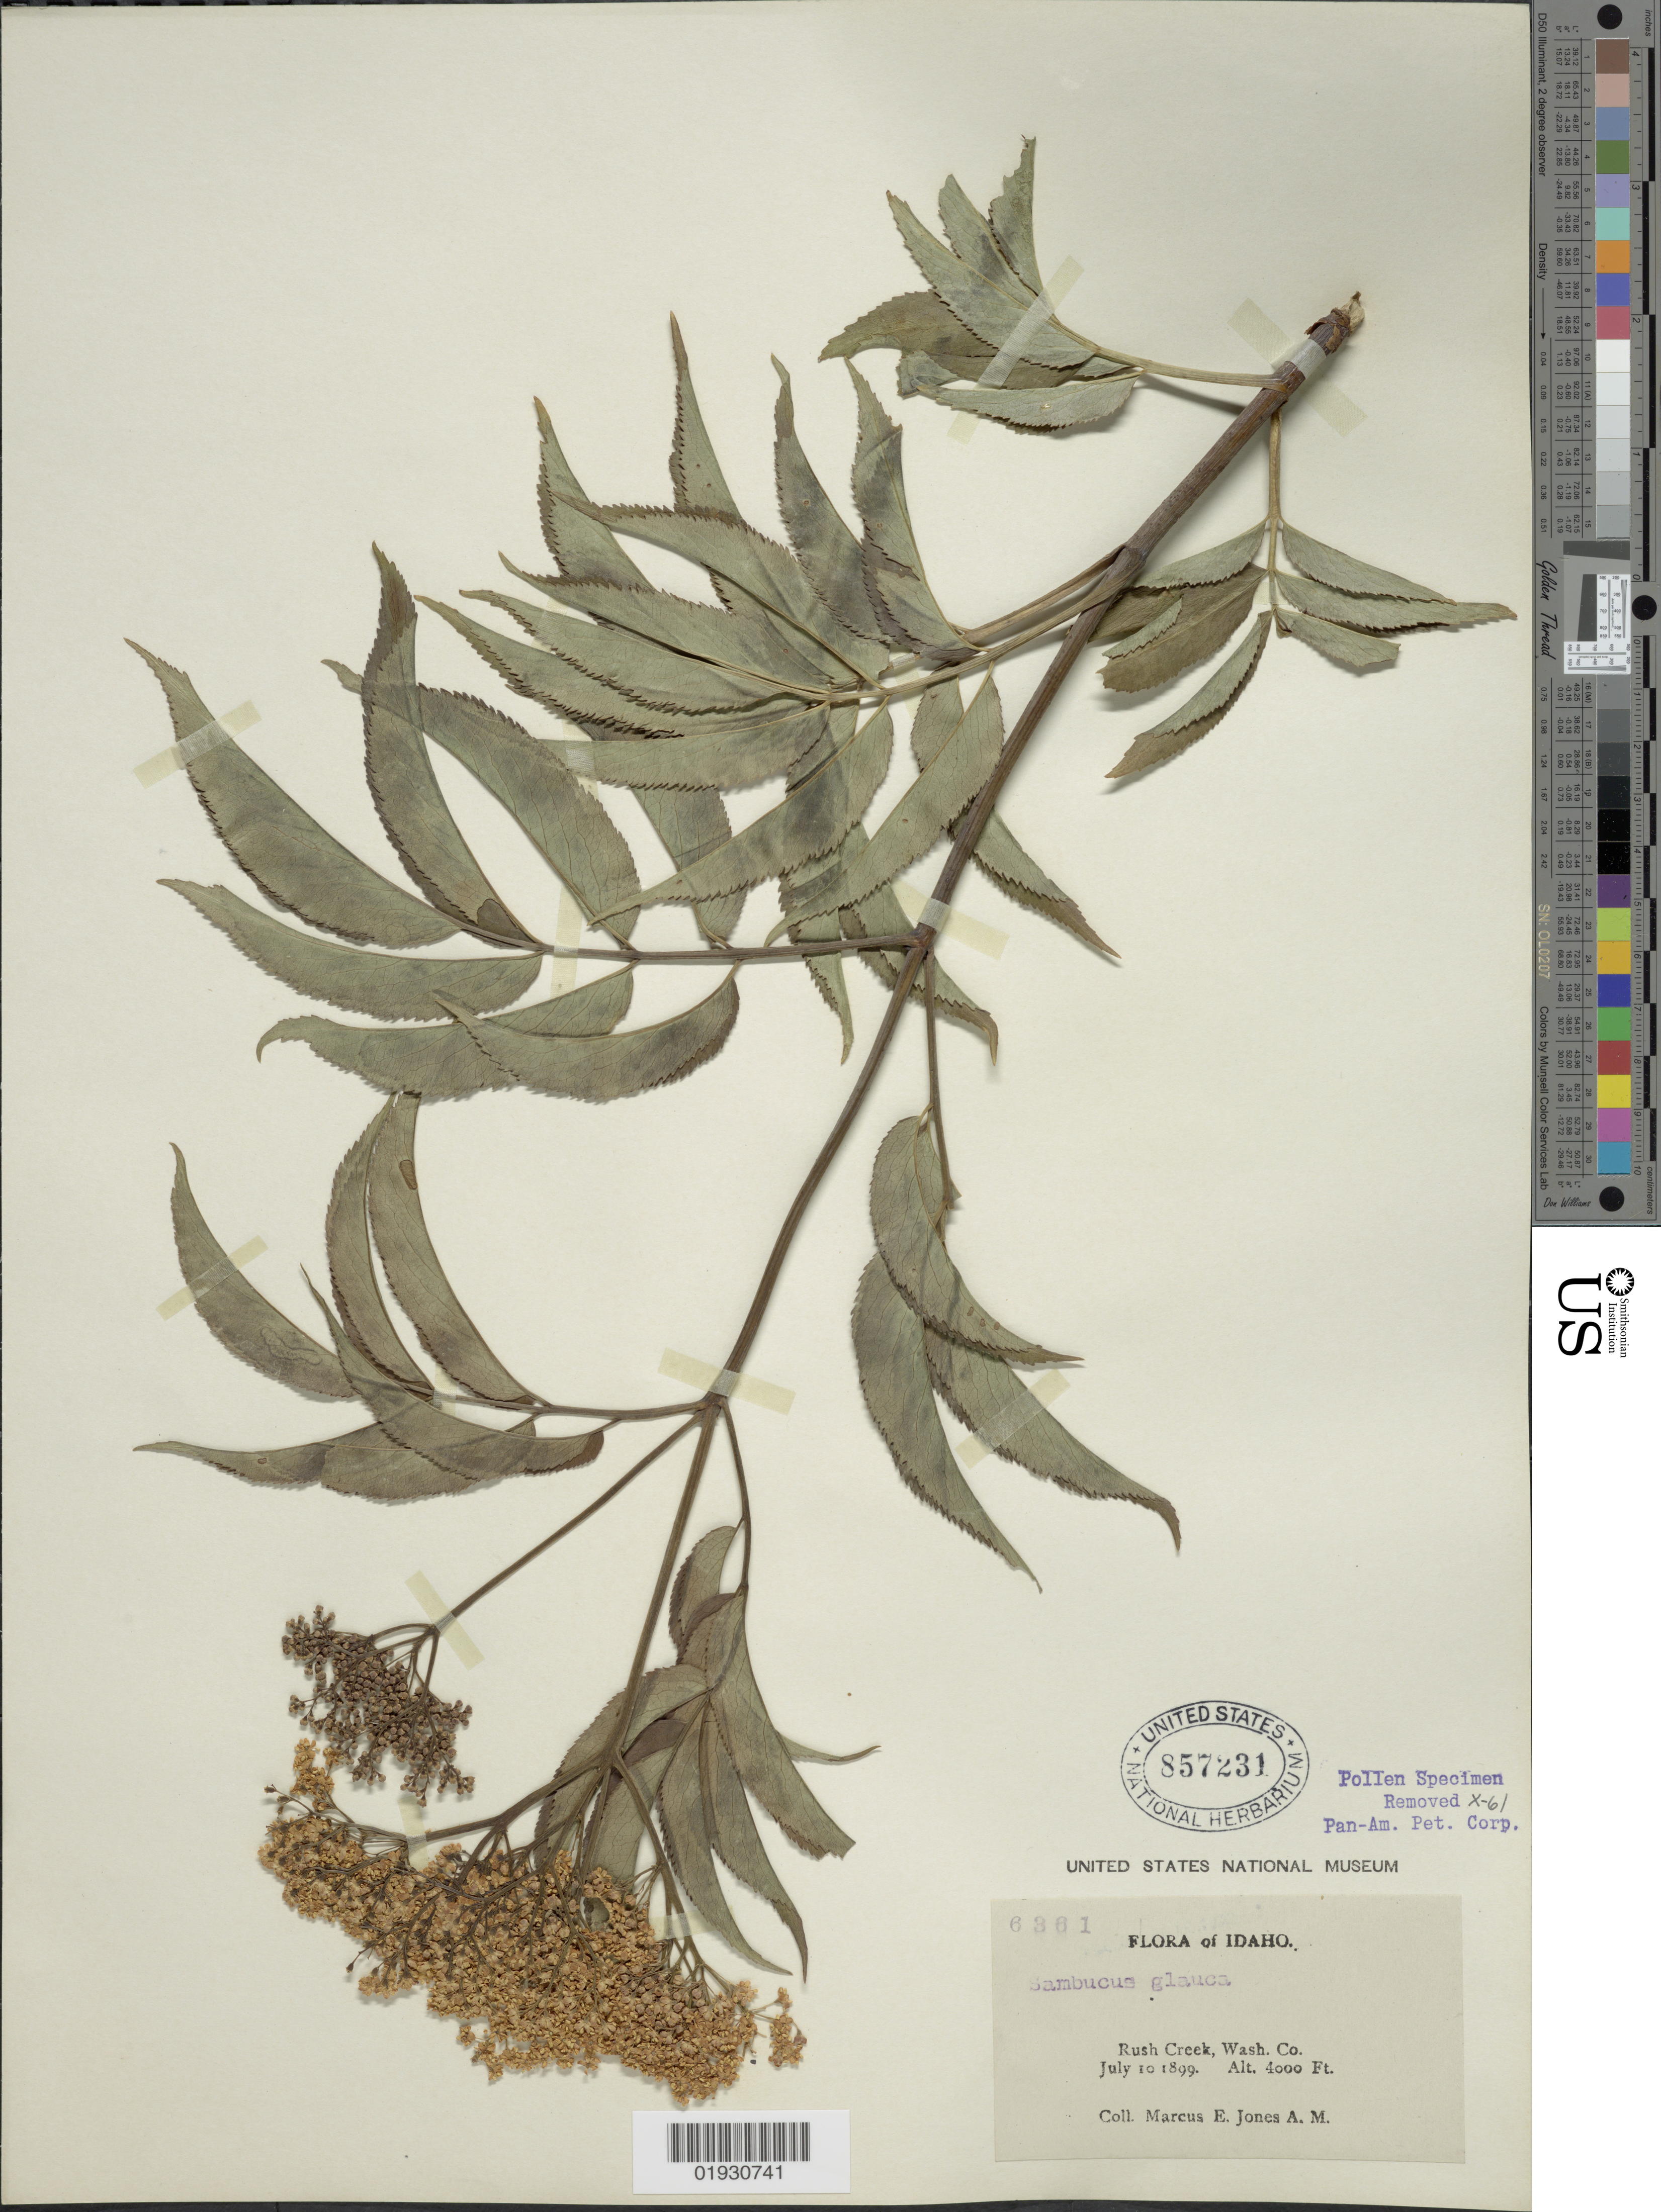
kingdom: Plantae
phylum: Tracheophyta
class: Magnoliopsida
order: Dipsacales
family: Viburnaceae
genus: Sambucus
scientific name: Sambucus cerulea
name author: Raf.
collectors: M. E. Jones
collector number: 6361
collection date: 1899-07-10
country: United States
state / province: Idaho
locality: Rush Creek, Wash. Co.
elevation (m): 1219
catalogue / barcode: US 857231